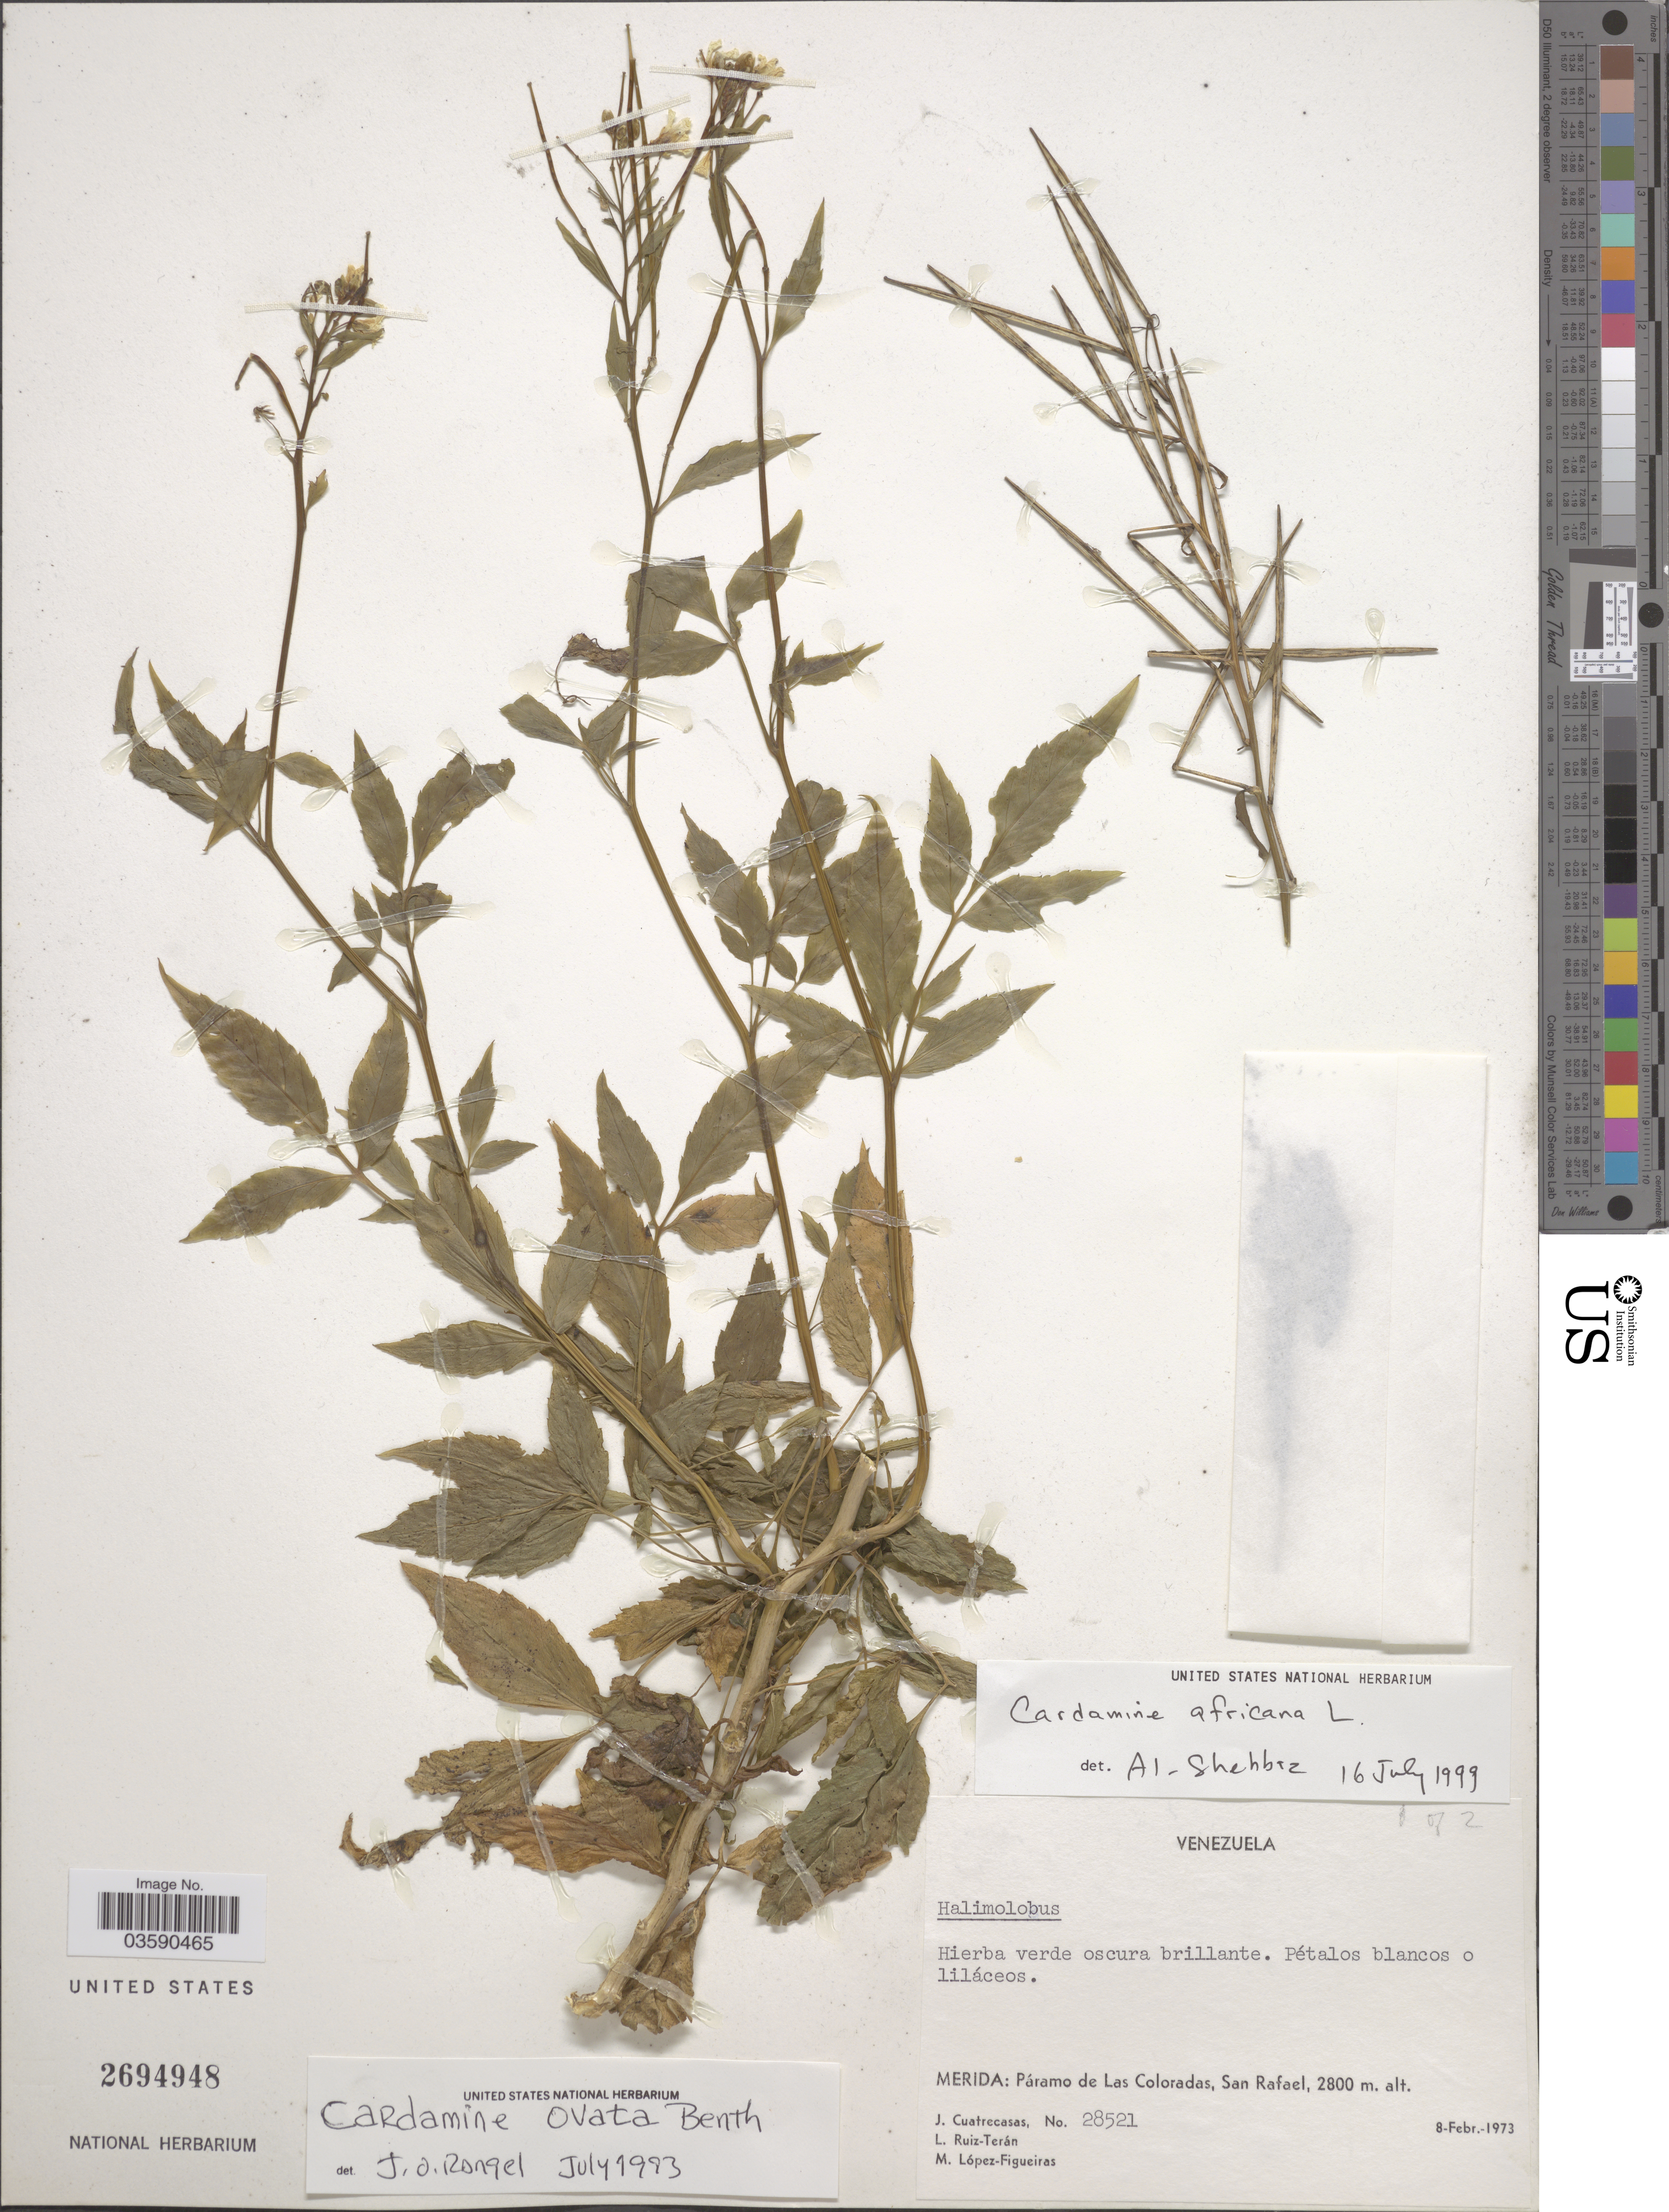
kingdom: Plantae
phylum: Tracheophyta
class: Magnoliopsida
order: Brassicales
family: Brassicaceae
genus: Cardamine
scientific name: Cardamine africana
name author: L.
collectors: J. Cuatrecasas, L. E. Ruíz-Terán & M. Lopéz-F.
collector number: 28521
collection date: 1973-02-08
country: Venezuela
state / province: Mérida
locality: Páramo de Las Coloradas, San Rafael.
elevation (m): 2800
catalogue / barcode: US 2694948